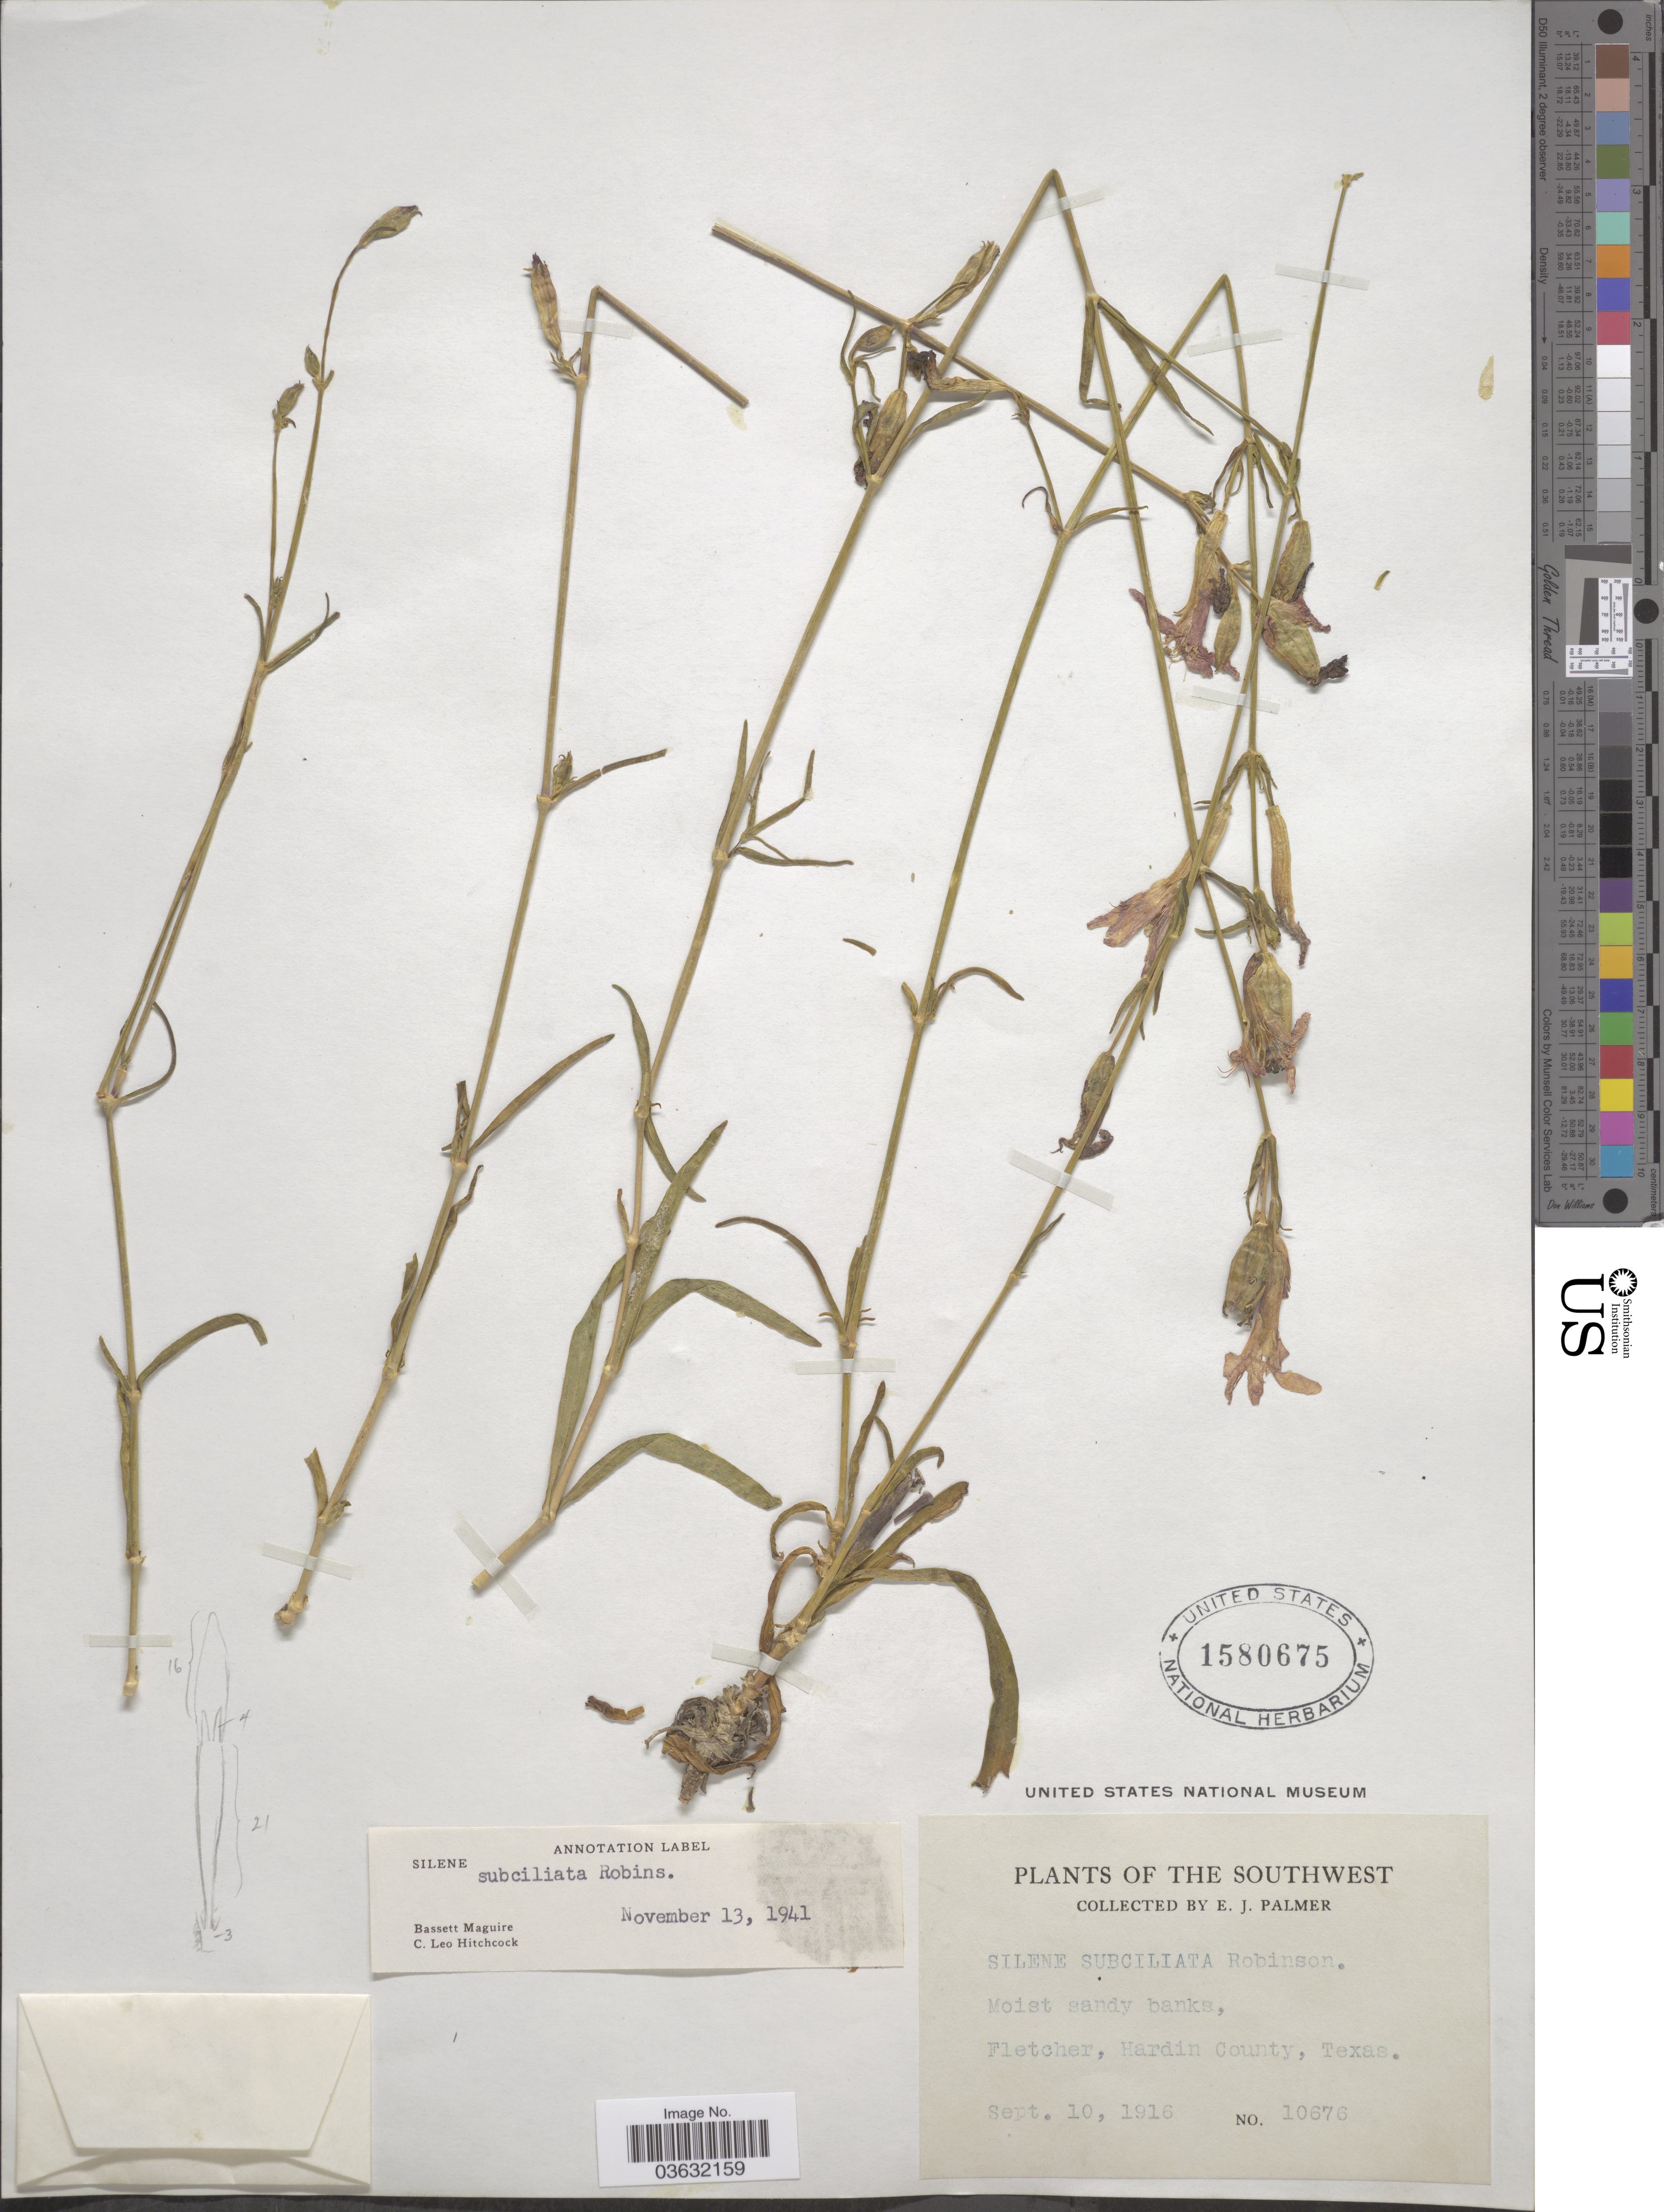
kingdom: Plantae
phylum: Tracheophyta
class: Magnoliopsida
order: Caryophyllales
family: Caryophyllaceae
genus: Silene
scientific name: Silene subciliata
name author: B.L. Rob.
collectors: E. J. Palmer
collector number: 10676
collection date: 1916-09-10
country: United States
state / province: Texas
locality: The Southwest. Fletcher, Hardin County.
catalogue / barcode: US 1580675